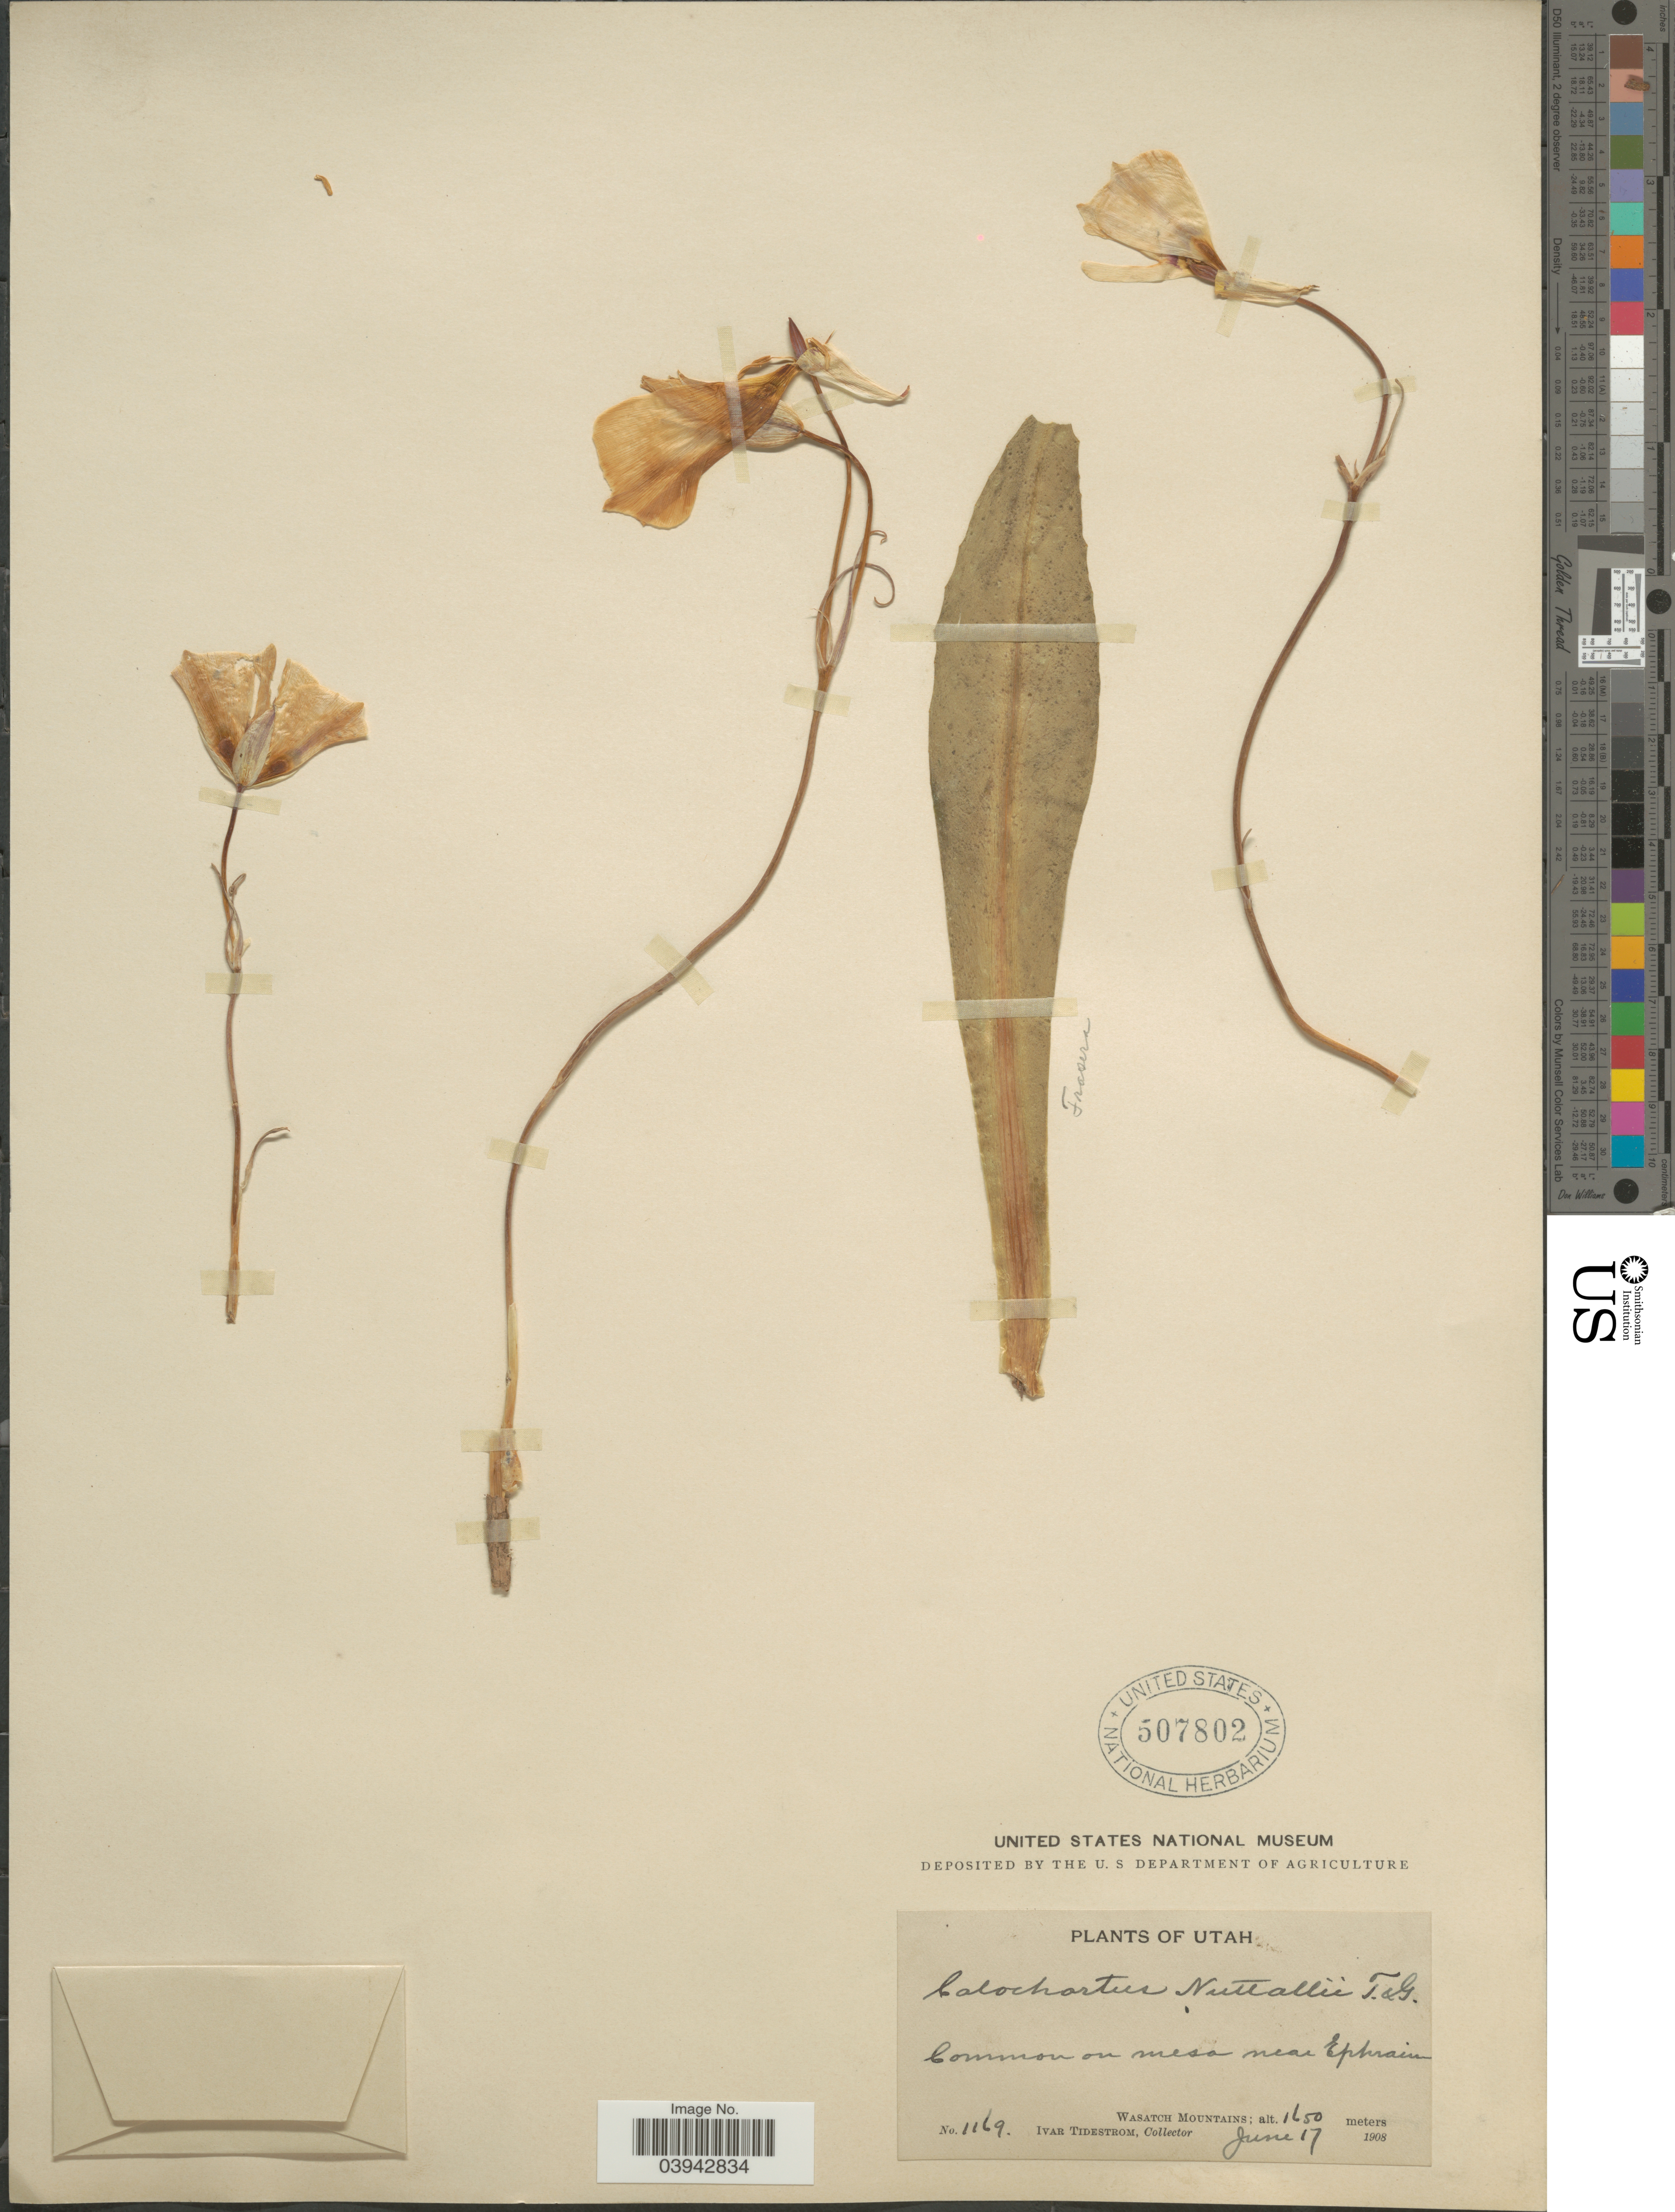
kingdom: Plantae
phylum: Tracheophyta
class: Liliopsida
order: Liliales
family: Liliaceae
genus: Calochortus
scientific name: Calochortus nuttallii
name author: Torr.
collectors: I. F. Tidestrom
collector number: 1169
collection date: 1908-06-17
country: United States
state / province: Utah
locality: On mesa near Ephraim. Wasatch Mountains.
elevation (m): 1650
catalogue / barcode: US 507802